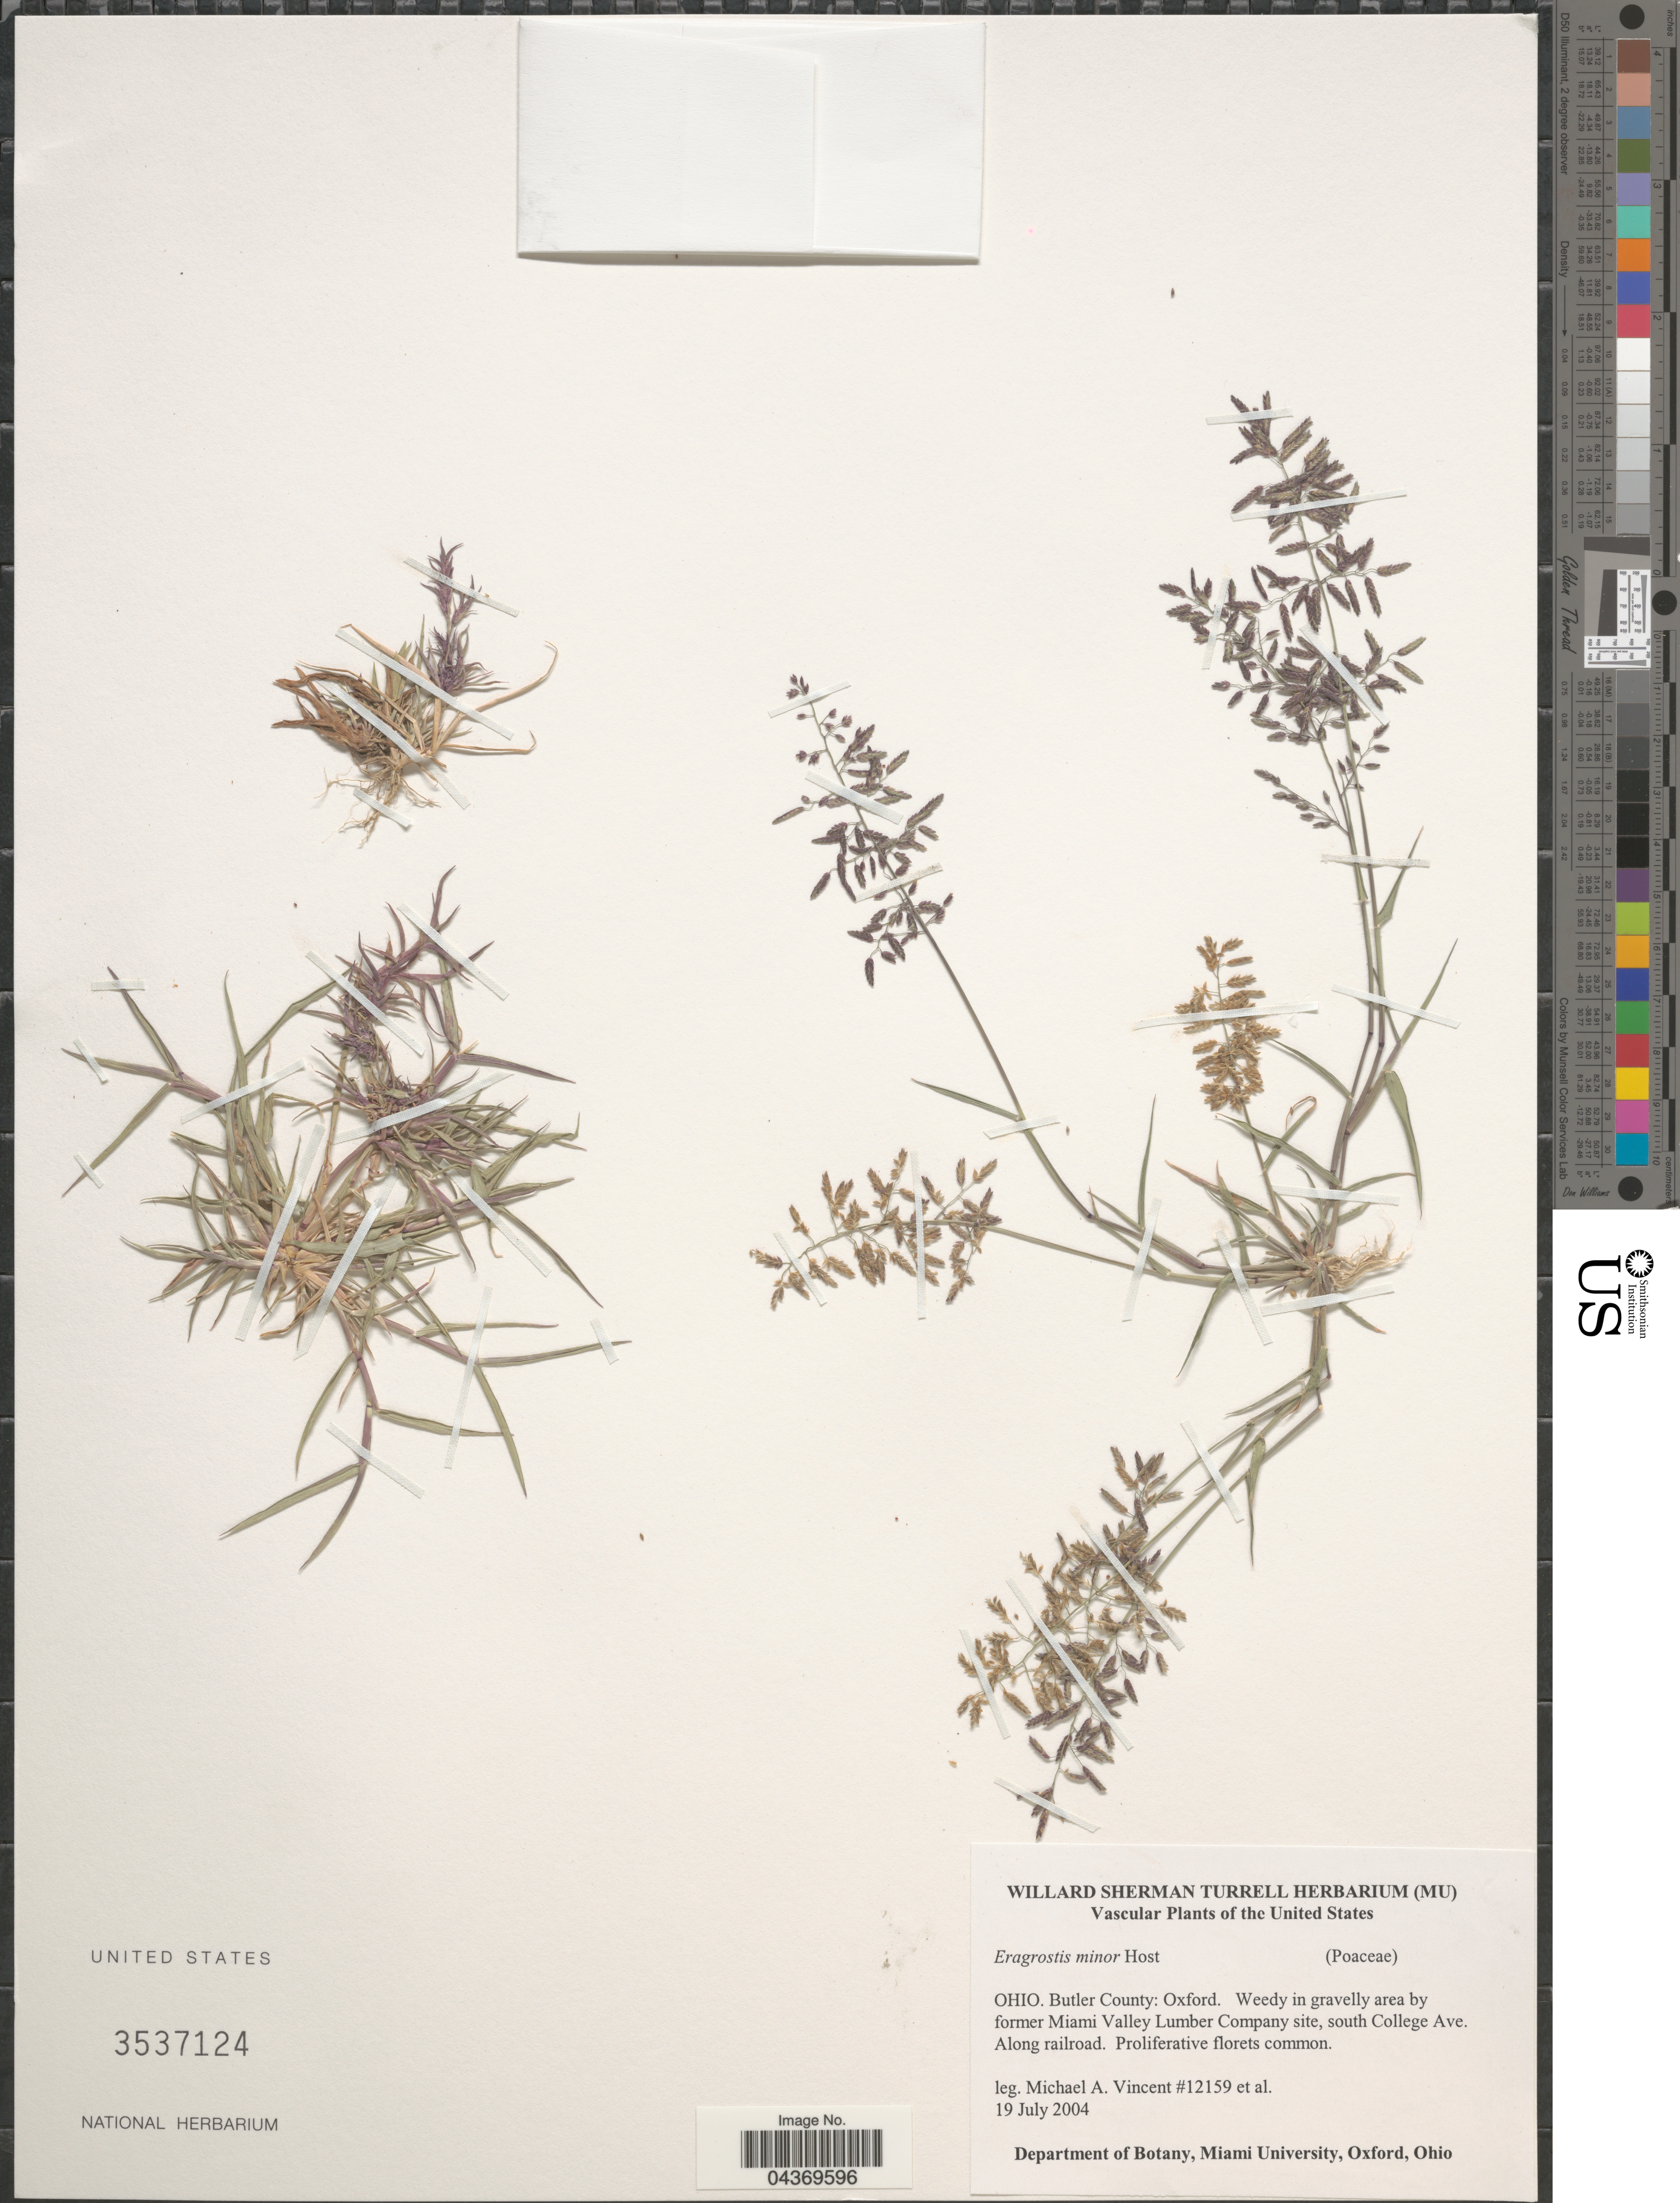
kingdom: Plantae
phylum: Tracheophyta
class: Liliopsida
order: Poales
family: Poaceae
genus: Eragrostis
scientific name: Eragrostis minor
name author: Host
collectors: M. A. Vincent & et al.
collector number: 12159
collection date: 2004-07-19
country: United States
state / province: Ohio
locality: Butler County: Oxford. Weedy in gravelly area by former Miami Valley Lumber Company site, south College Ave. Along railroad.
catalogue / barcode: US 3537124